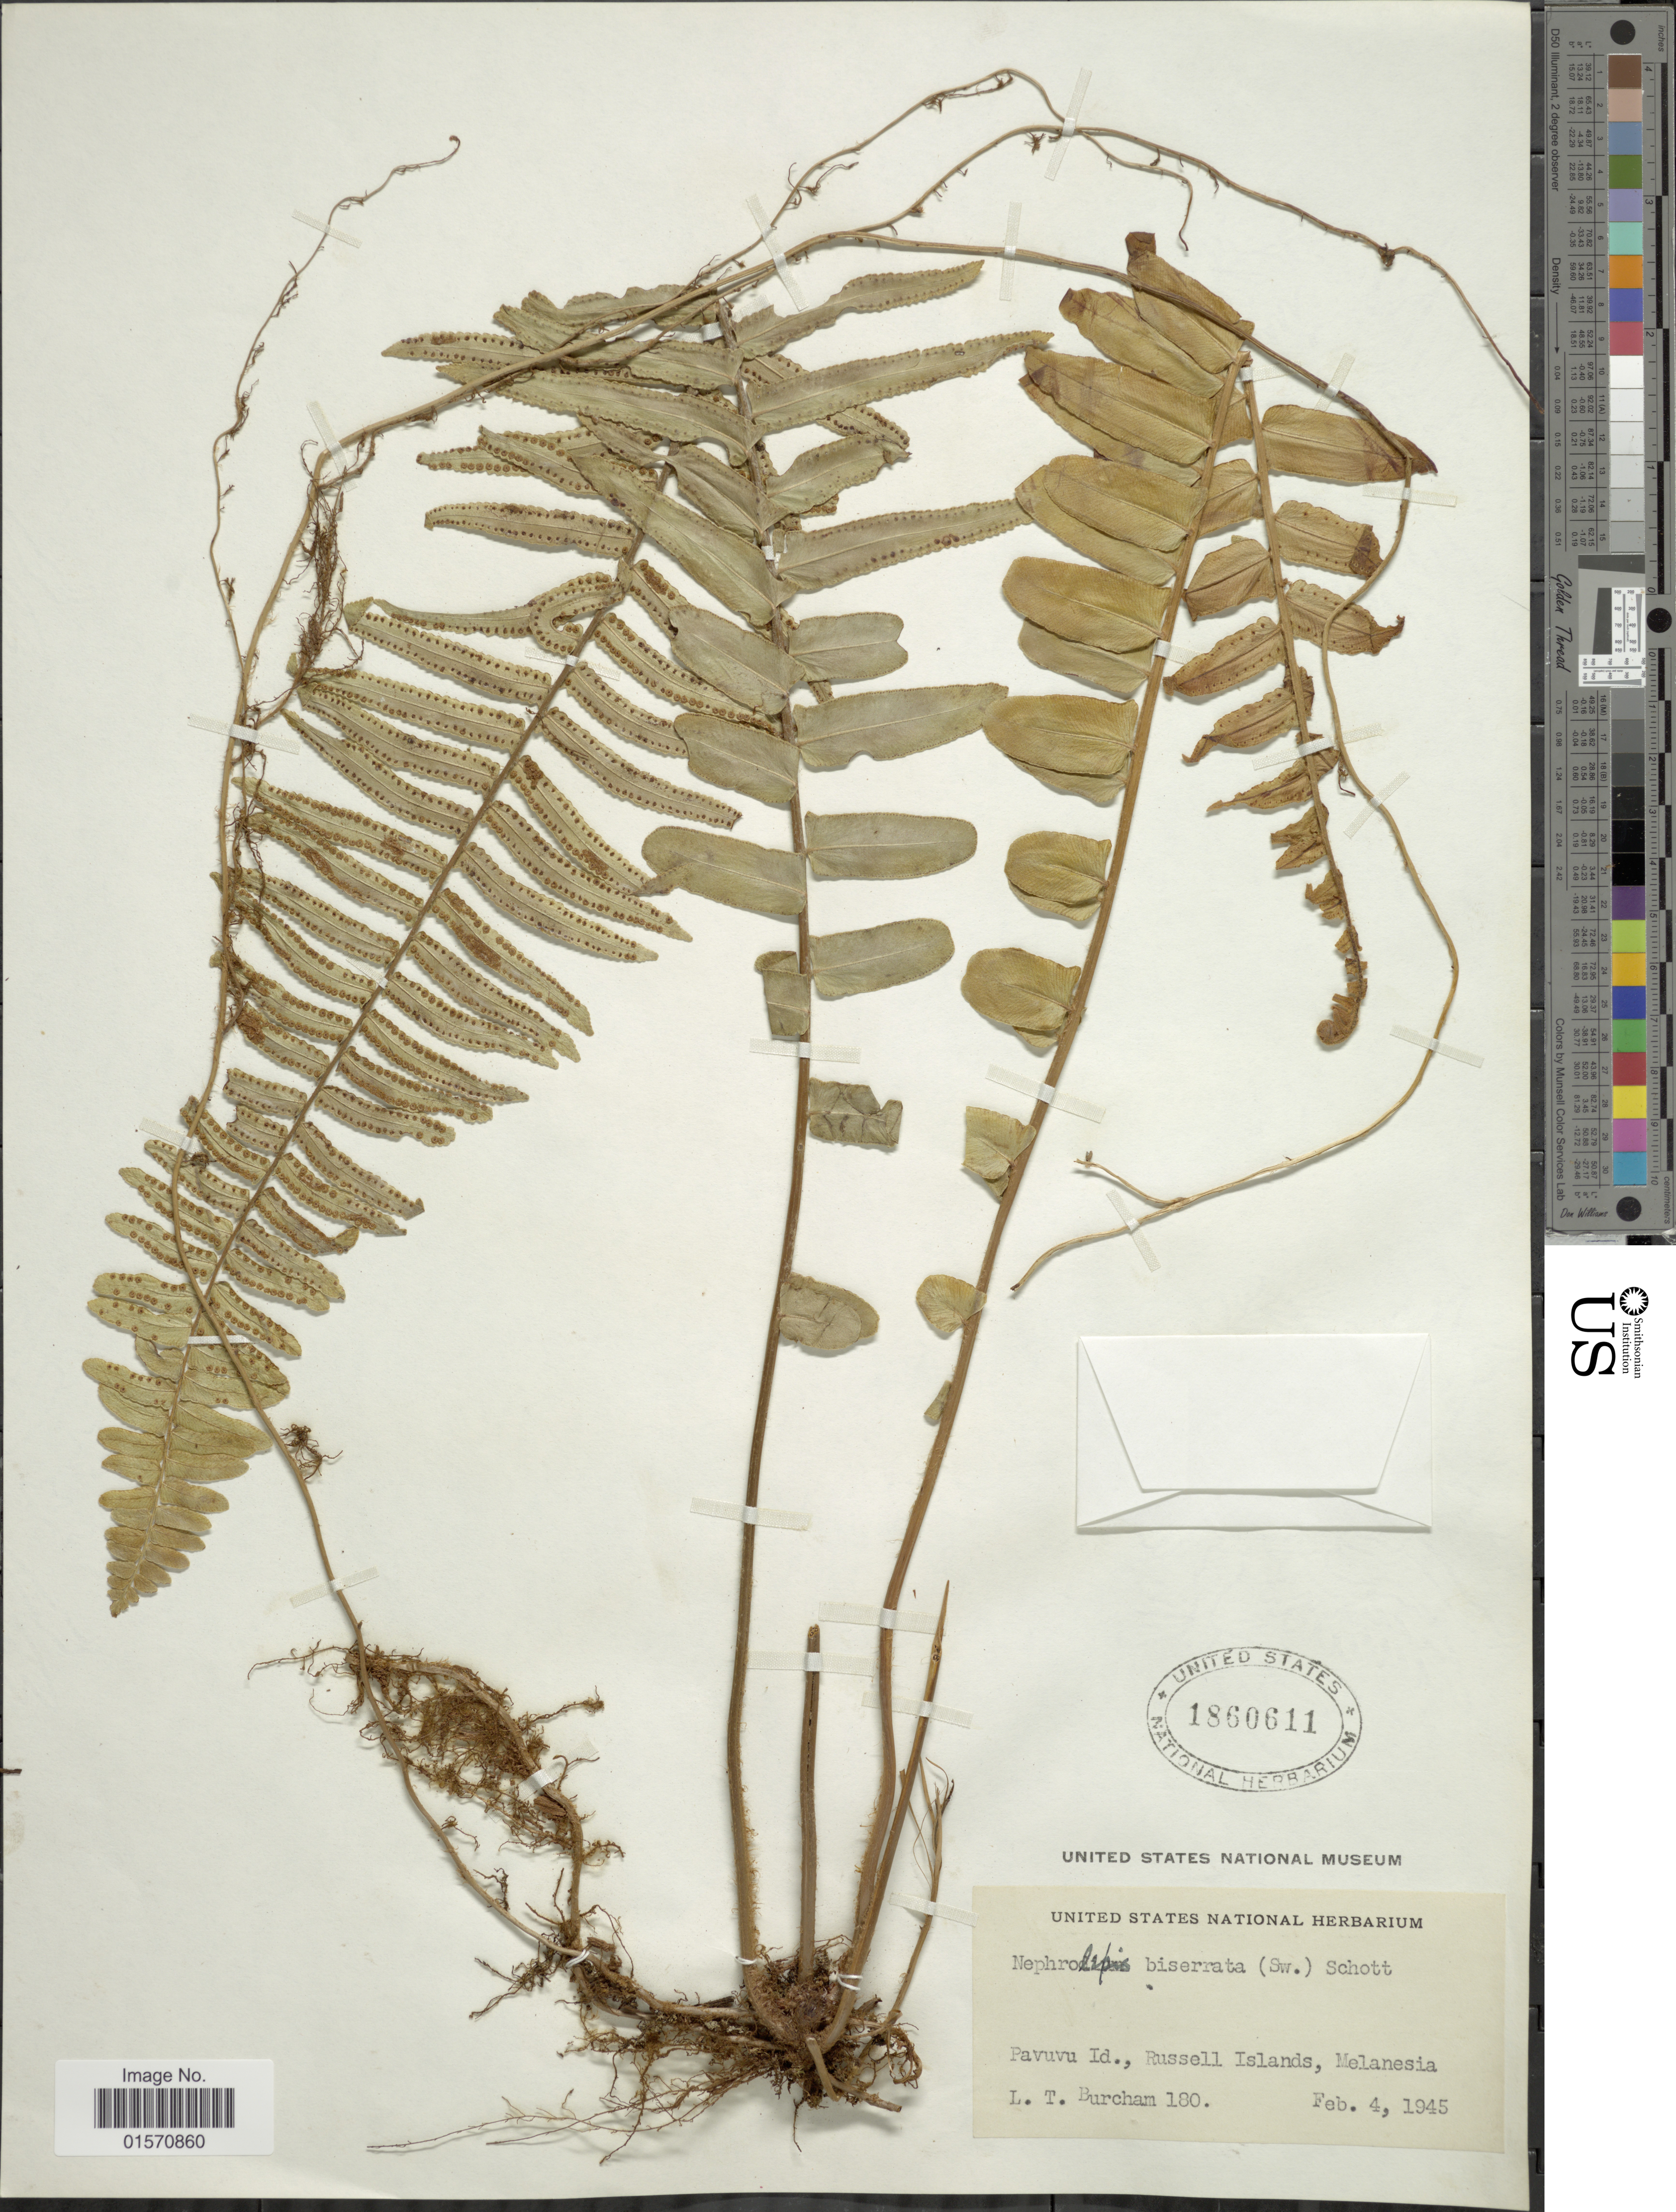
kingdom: Plantae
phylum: Tracheophyta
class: Polypodiopsida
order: Polypodiales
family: Nephrolepidaceae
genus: Nephrolepis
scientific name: Nephrolepis biserrata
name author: (Sw.) Schott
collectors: L. Burcham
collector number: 180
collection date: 1945-02-04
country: Solomon Islands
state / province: Solomon Islands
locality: Pavuvu Id., Russell Islands, Melanesia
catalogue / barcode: US 1860611